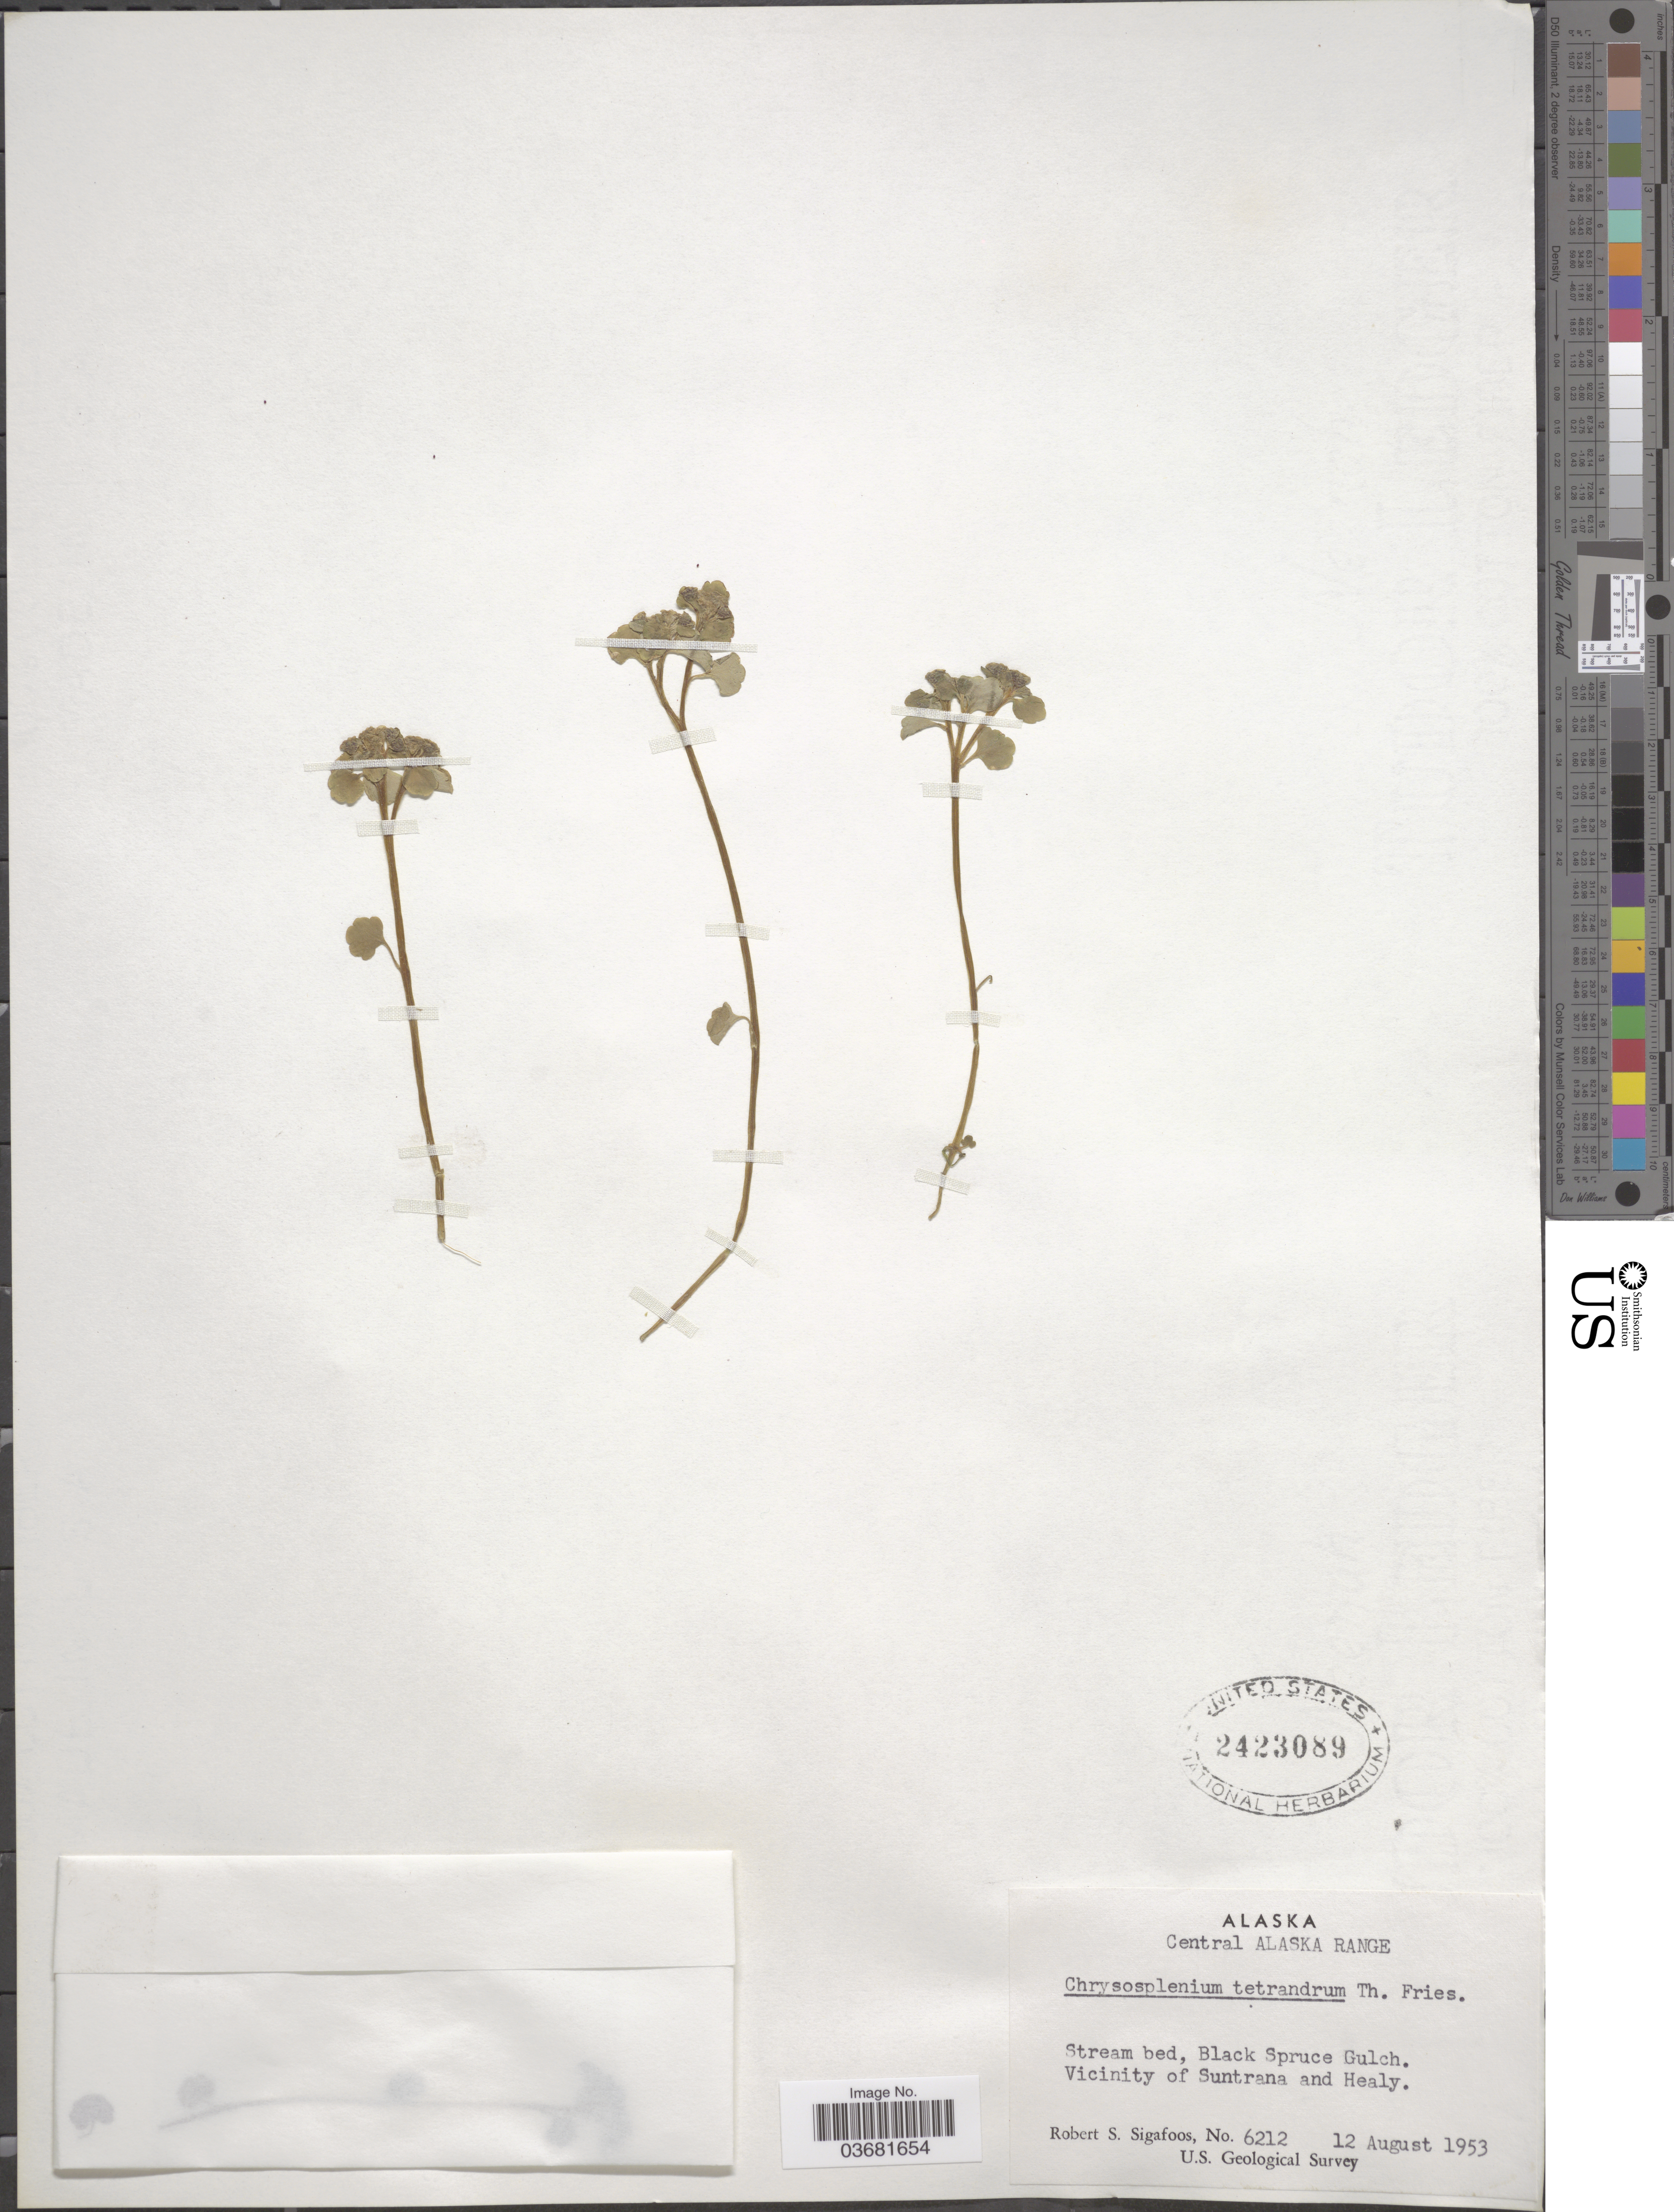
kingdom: Plantae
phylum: Tracheophyta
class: Magnoliopsida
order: Saxifragales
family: Saxifragaceae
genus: Chrysosplenium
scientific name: Chrysosplenium tetrandrum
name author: (N. Lund) Th. Fr.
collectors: R. Sigafoos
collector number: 6212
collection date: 1953-08-12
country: United States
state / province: Alaska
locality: Central Alaska Range. Stream bed, Black Spruce Gulch. Vicinity of Suntrana and Healy. U.S. Geological Survey.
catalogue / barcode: US 2423089